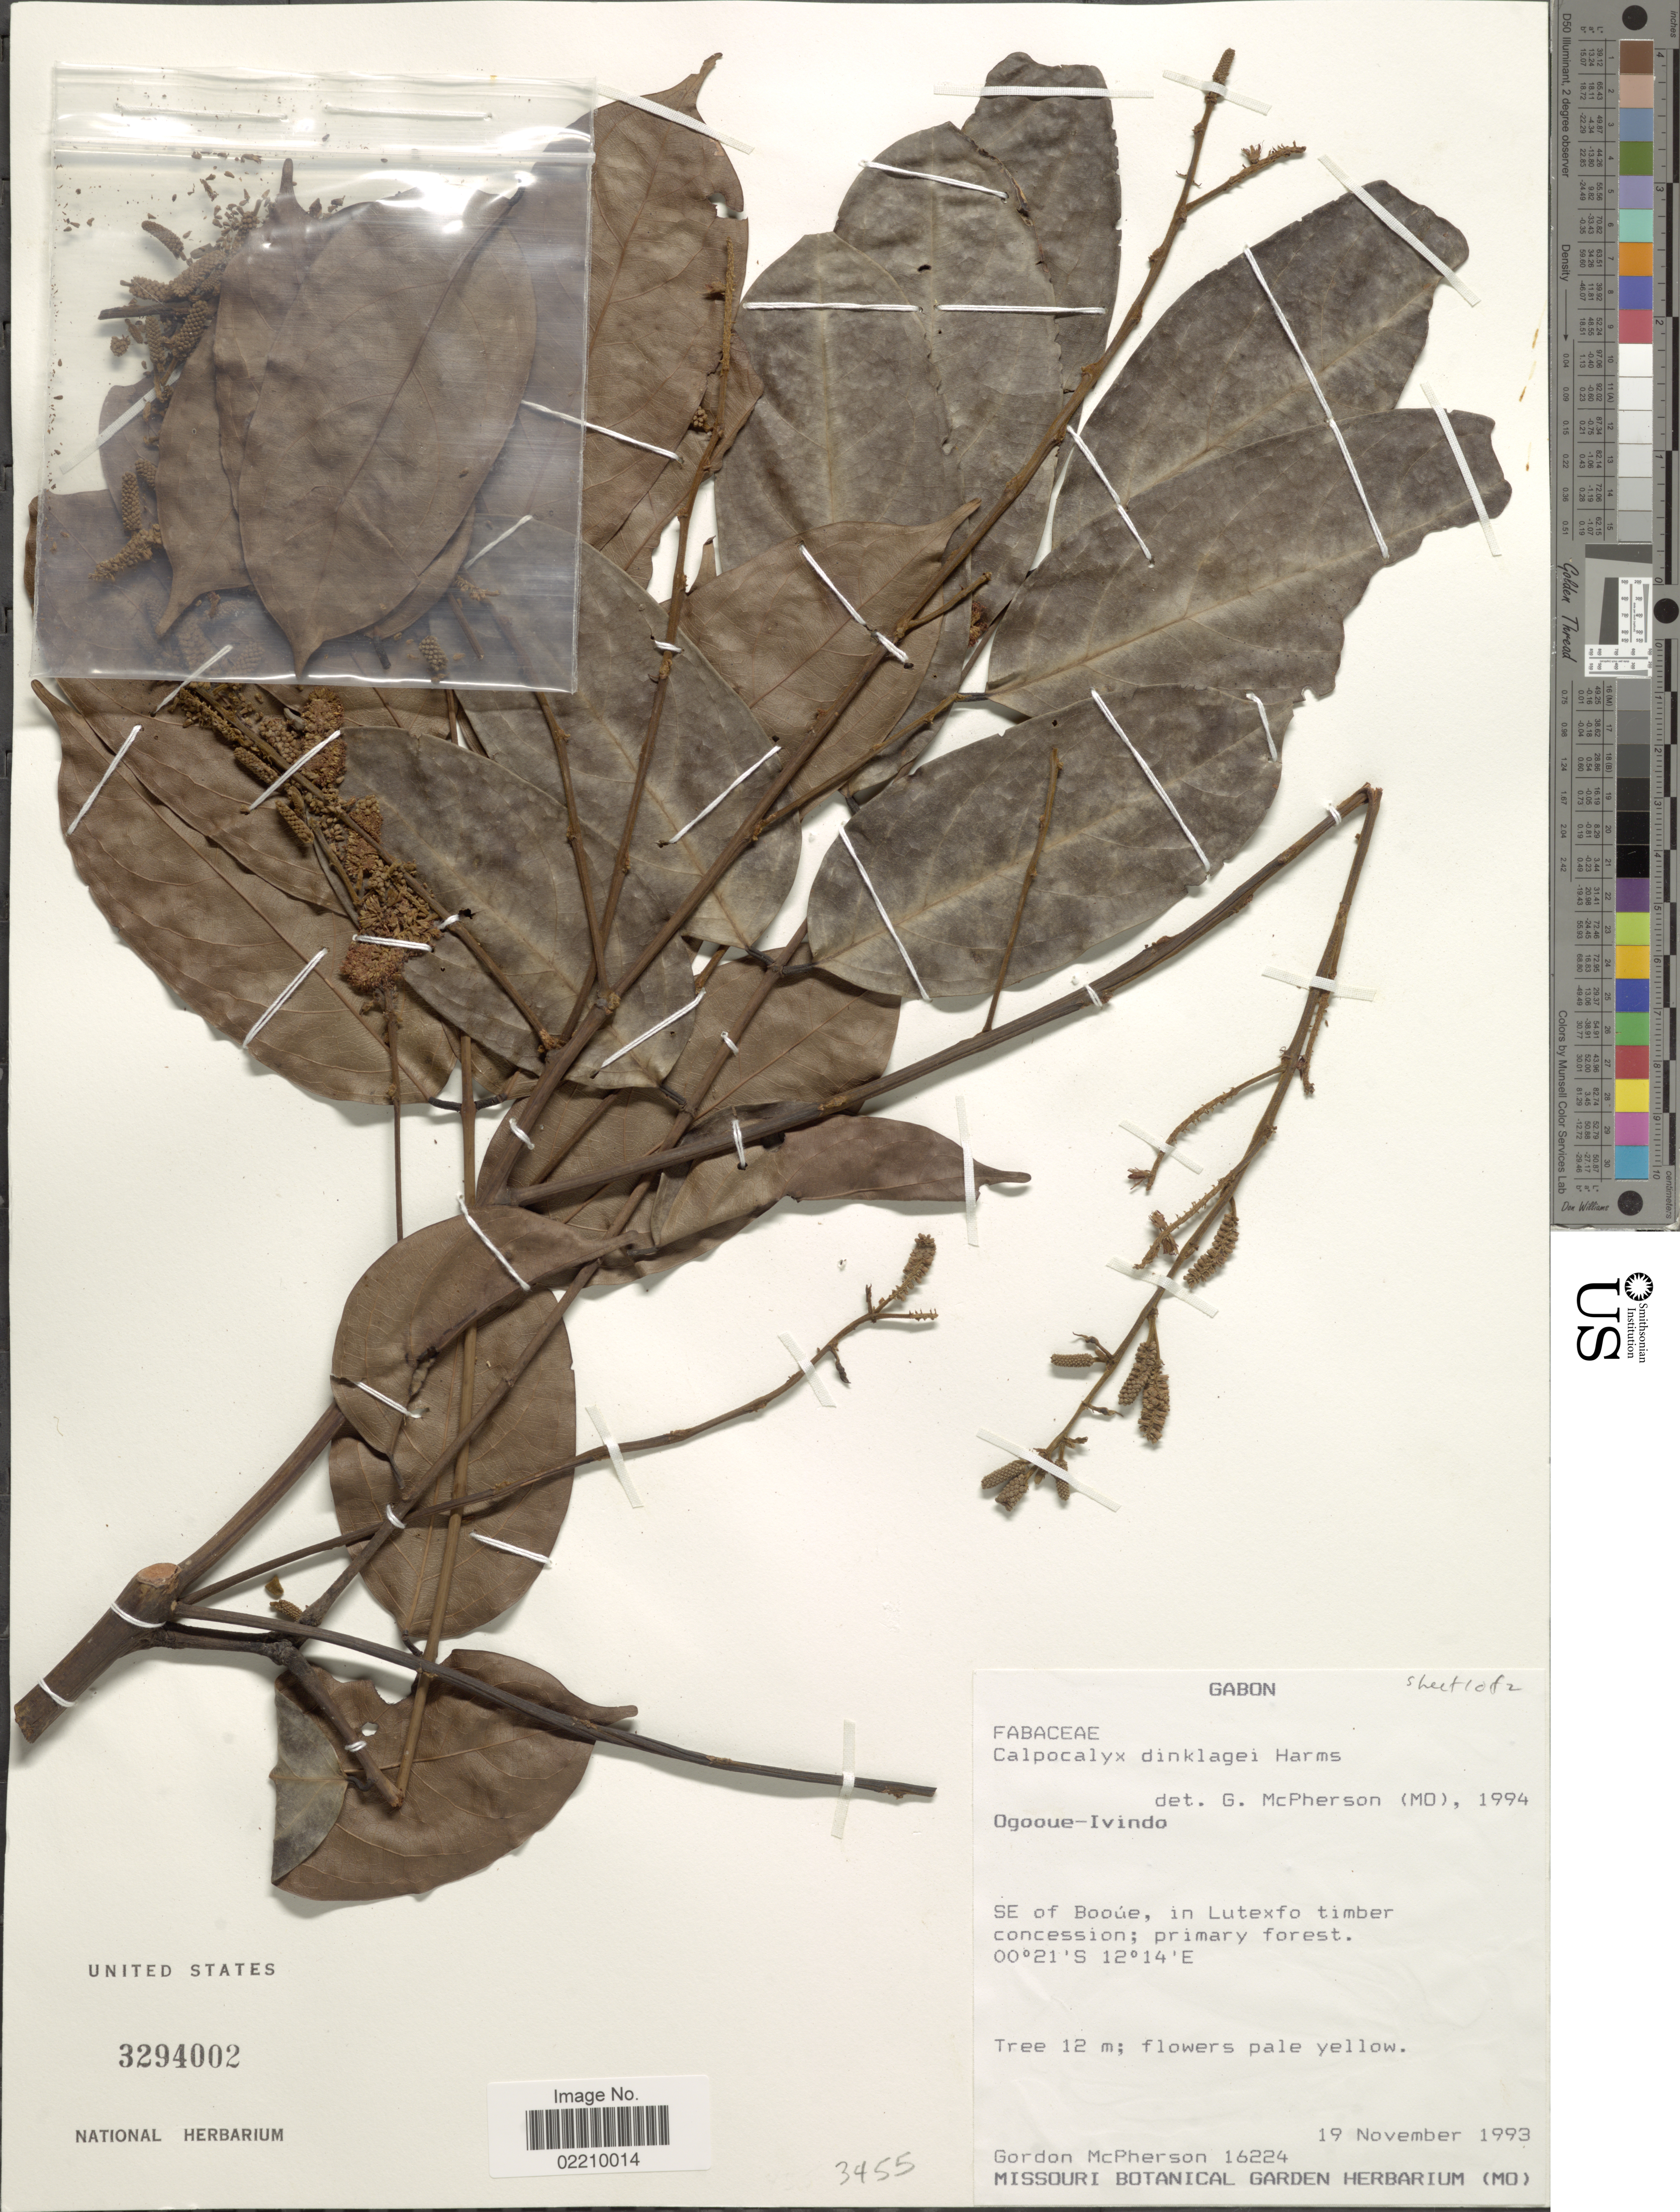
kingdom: Plantae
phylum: Tracheophyta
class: Magnoliopsida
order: Fabales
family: Fabaceae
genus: Calpocalyx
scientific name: Calpocalyx dinklagei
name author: Harms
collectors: G. D. McPherson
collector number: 16224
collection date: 1993-11-19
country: Gabon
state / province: Ogooue-Ivindo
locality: Se of Booue, in Lutexfo timber concession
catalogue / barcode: US 3294002